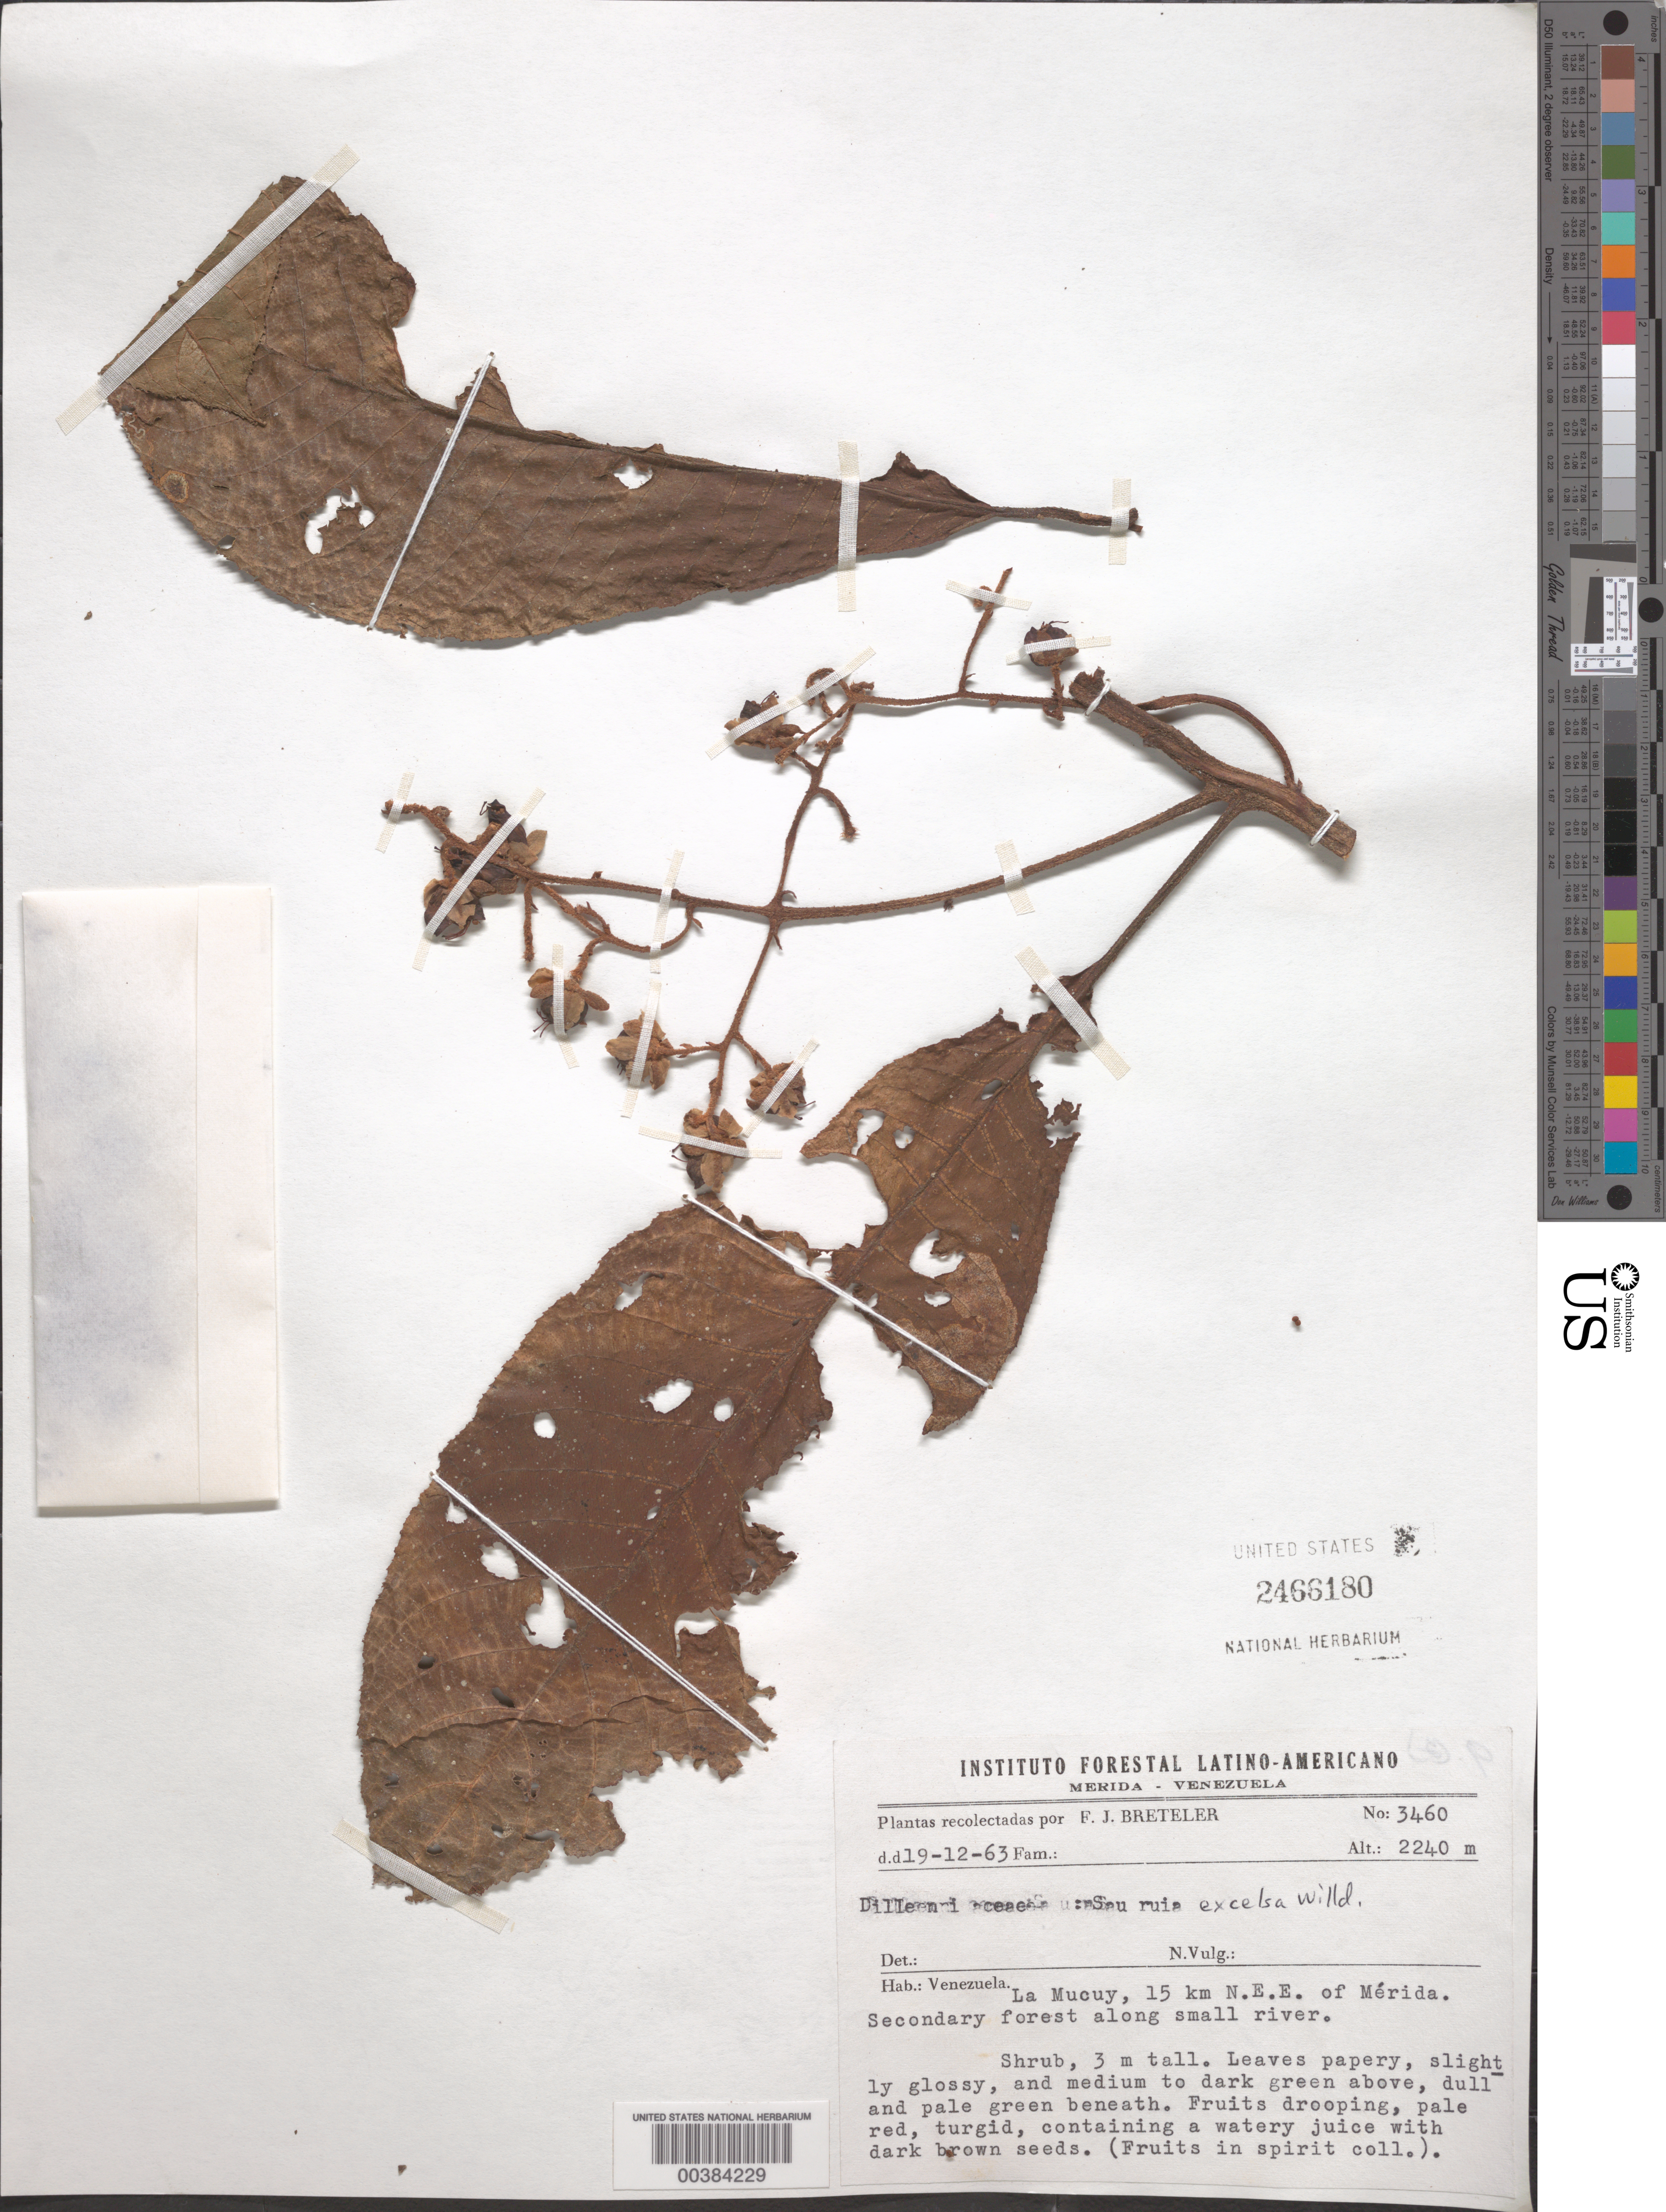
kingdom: Plantae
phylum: Tracheophyta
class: Magnoliopsida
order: Ericales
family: Actinidiaceae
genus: Saurauia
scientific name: Saurauia excelsa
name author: Willd.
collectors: F. J. Breteler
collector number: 3460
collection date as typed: Transcribed d/m/y: 19/12/63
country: Venezuela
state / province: Mérida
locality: La Mucuy, 15 km N.E.E. of Mérida. Secondary forest along small river.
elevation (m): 2240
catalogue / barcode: US 2466180